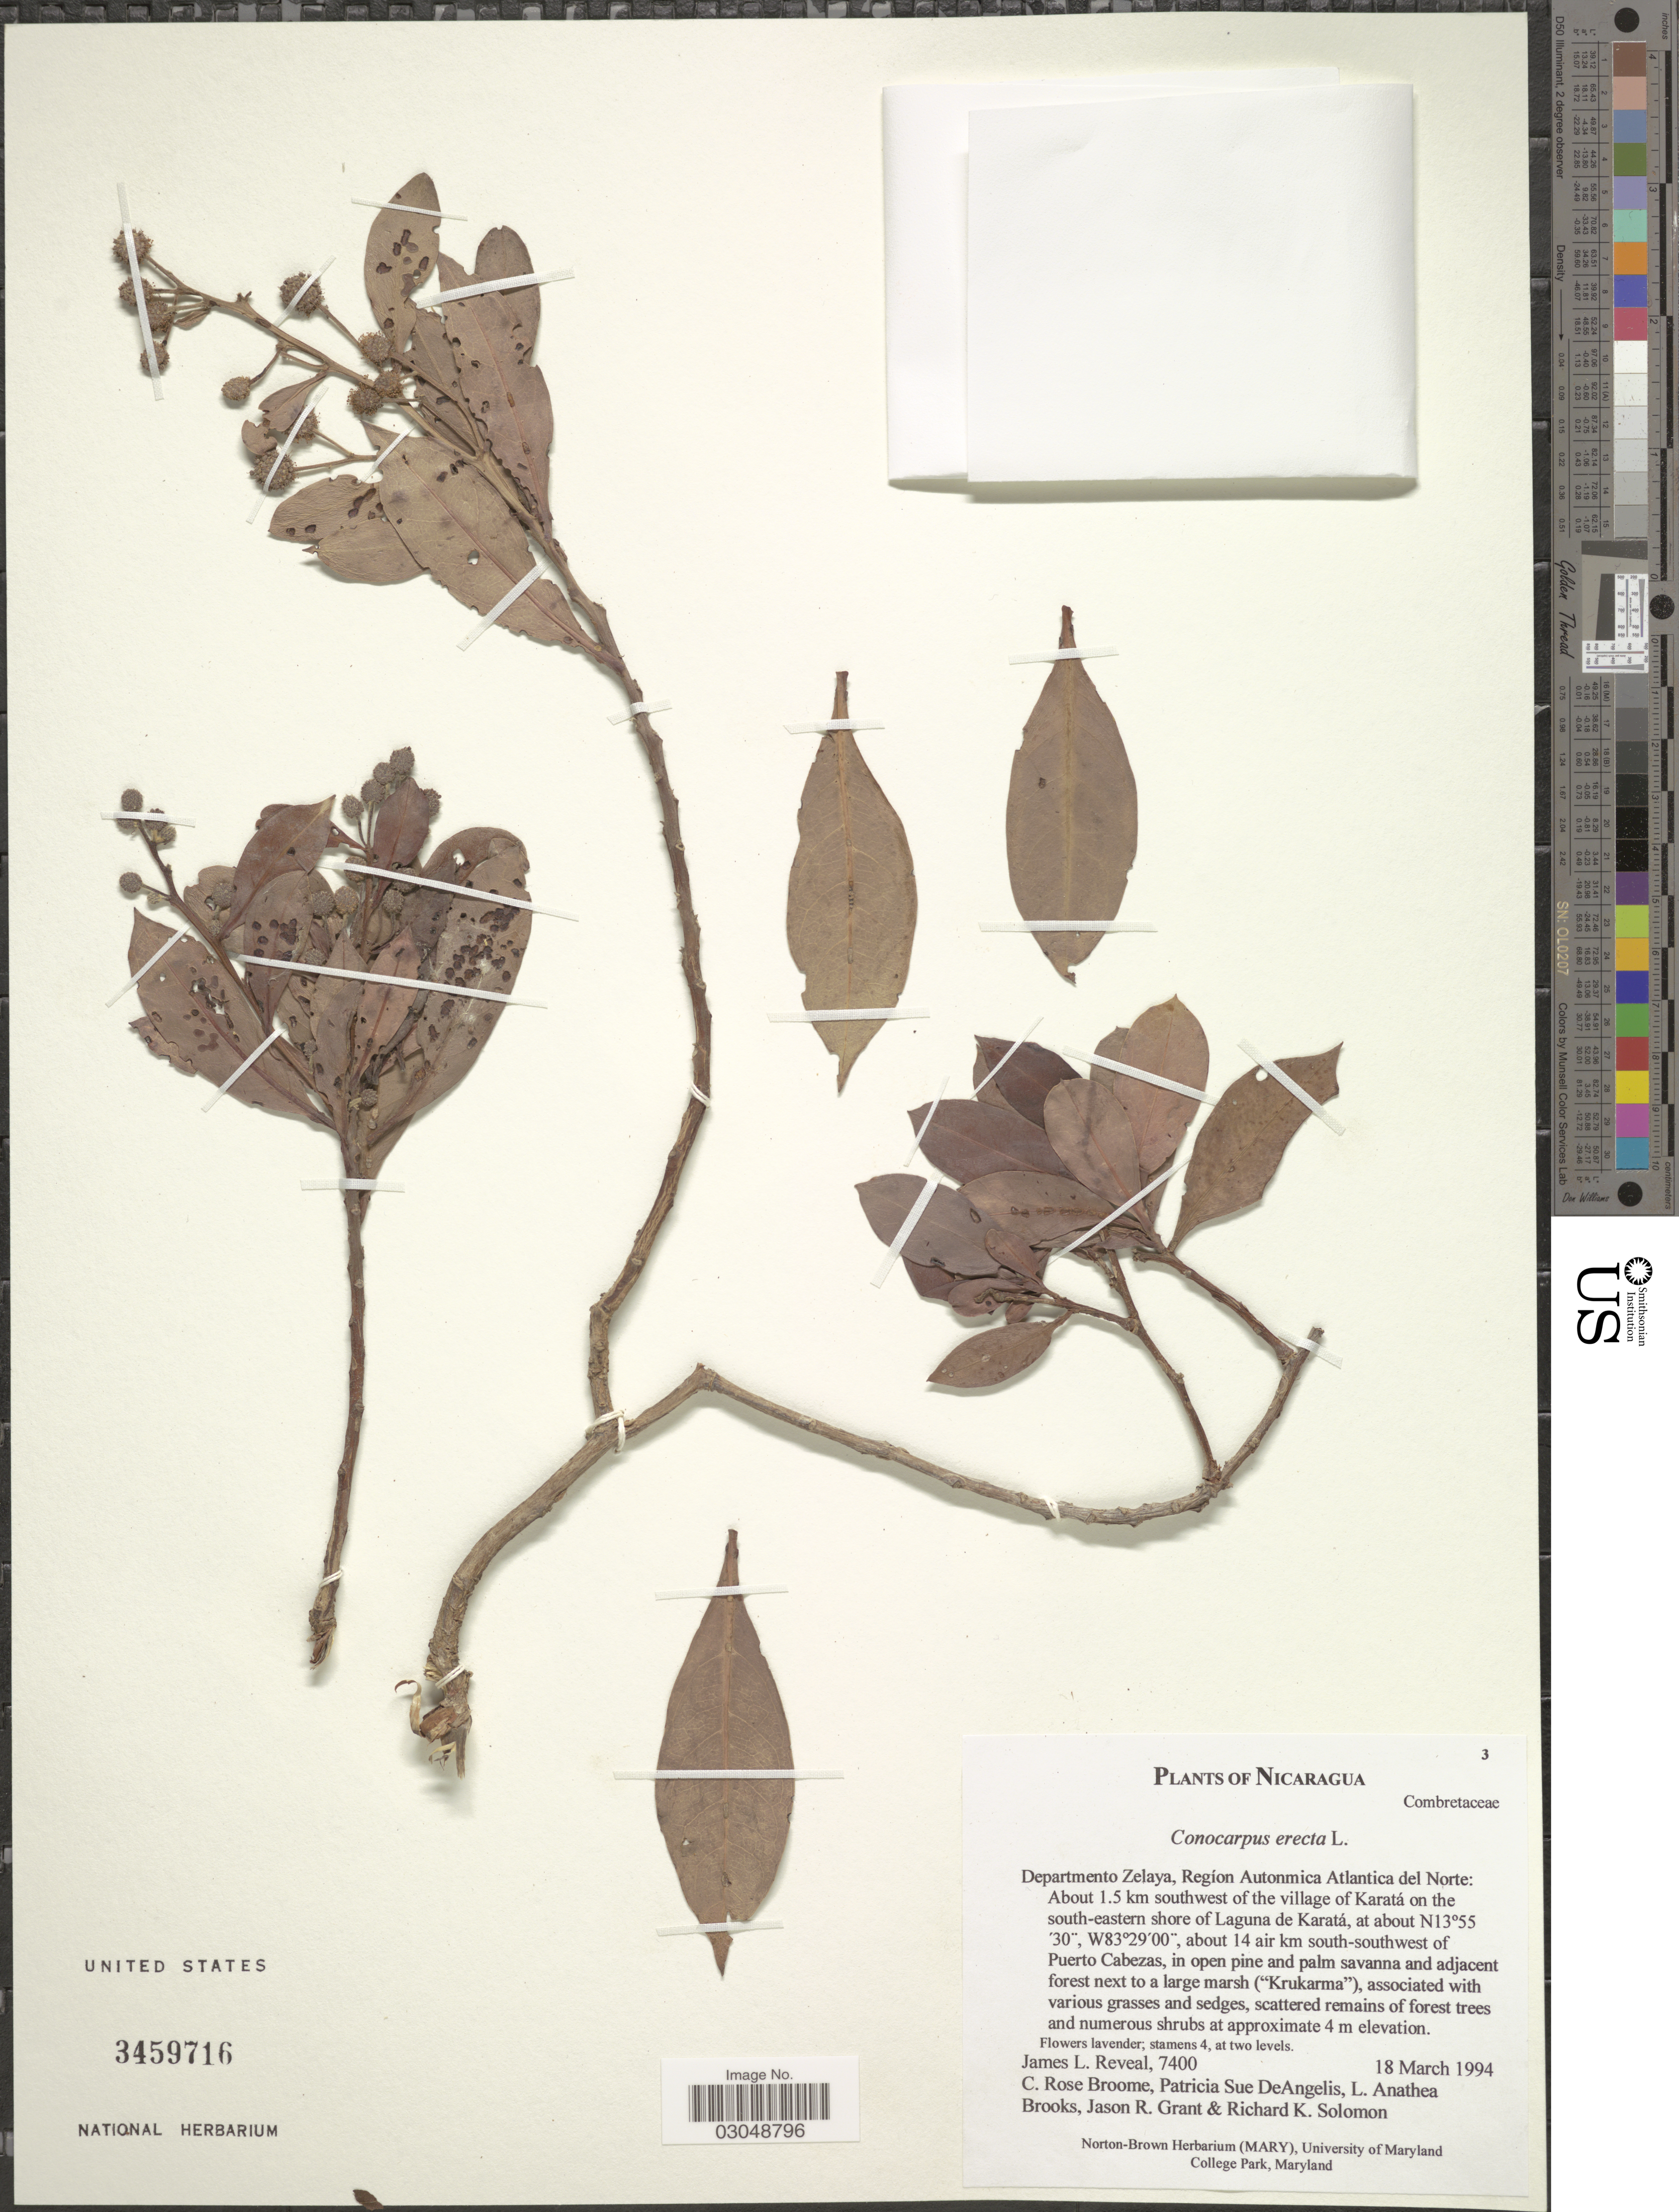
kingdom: Plantae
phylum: Tracheophyta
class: Magnoliopsida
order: Myrtales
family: Combretaceae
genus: Conocarpus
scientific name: Conocarpus erectus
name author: L.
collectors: J. L. Reveal, C. R. Broome, P. DeAngelis, L. Brooks & et al.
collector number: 7400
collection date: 1994-03-18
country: Nicaragua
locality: Departamento Zelaya, Región Autonmica Atlantica del Norte: About 1.5 km southwest of the village of Karatá on the south-eastern shore of Laguna de Karatá, about 14 air km south-southwest of Puerto Cabezas.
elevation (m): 4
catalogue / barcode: US 3459716